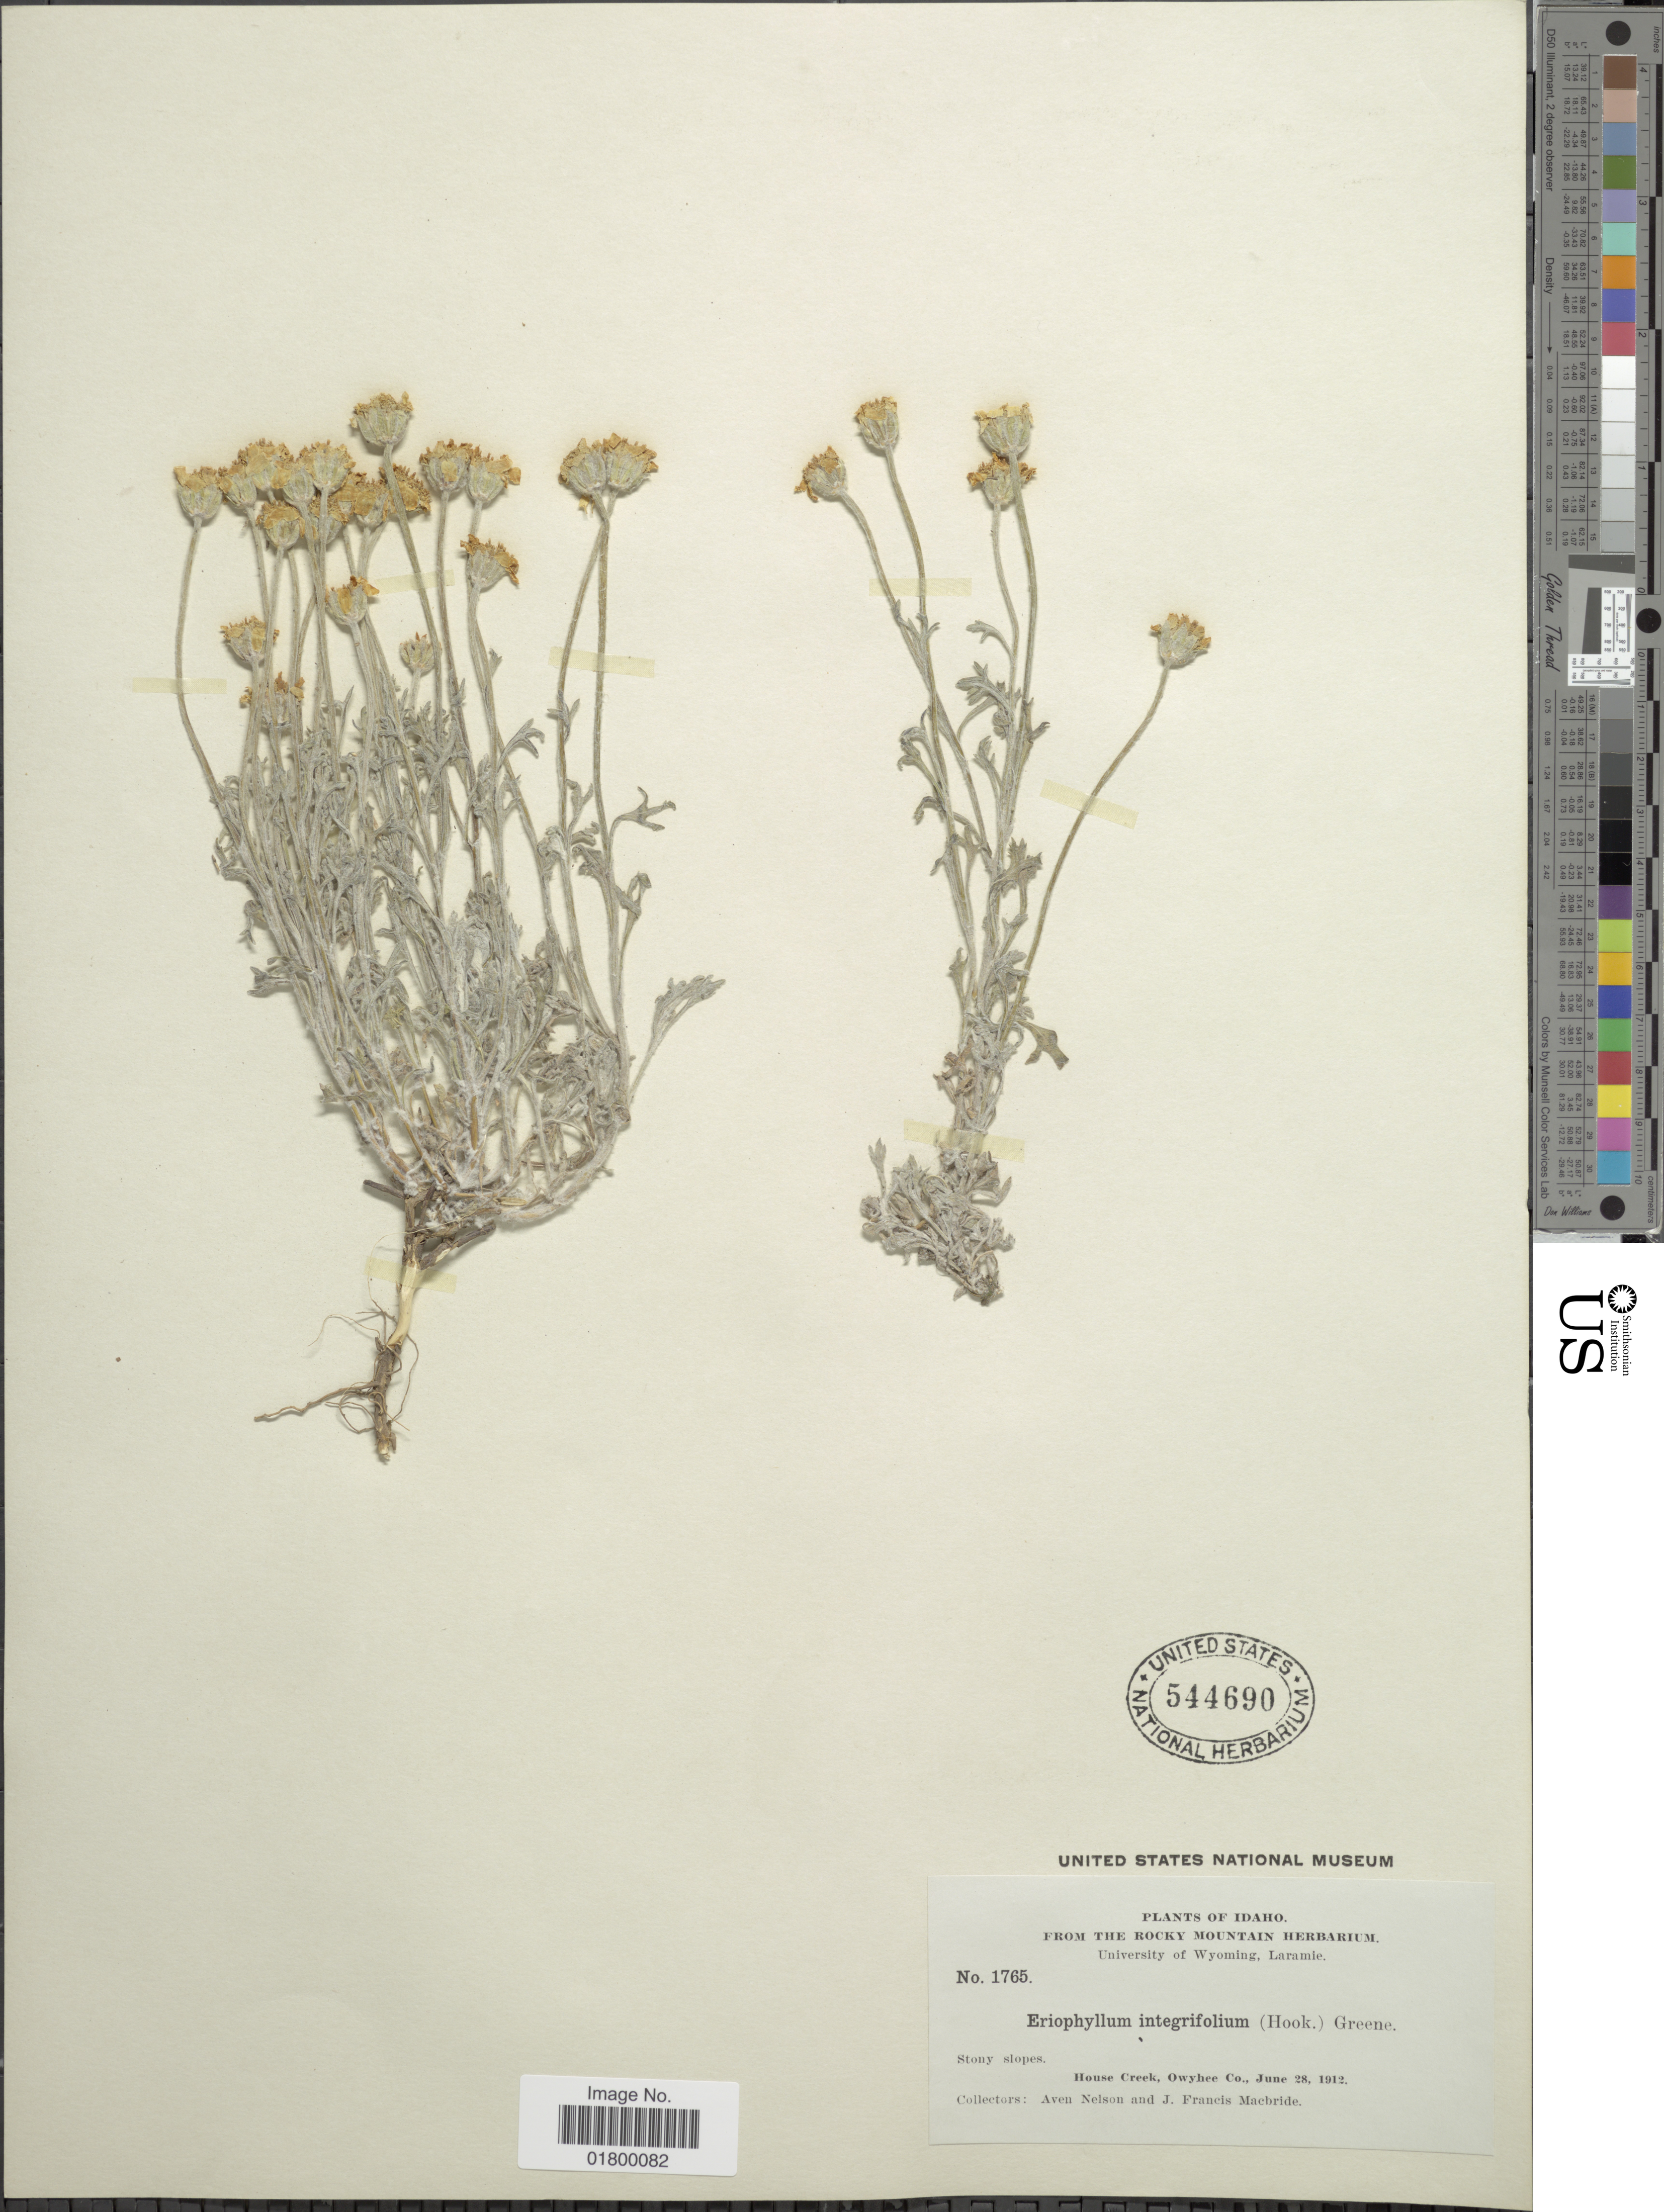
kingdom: Plantae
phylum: Tracheophyta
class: Magnoliopsida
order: Asterales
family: Asteraceae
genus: Eriophyllum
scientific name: Eriophyllum integrifolium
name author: (Hook.) Greene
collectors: A. Nelson & J. F. Macbride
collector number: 1765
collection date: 1912-06-28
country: United States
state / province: Idaho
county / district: Owyhee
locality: House Creek Owyhee Co.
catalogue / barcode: US 544690